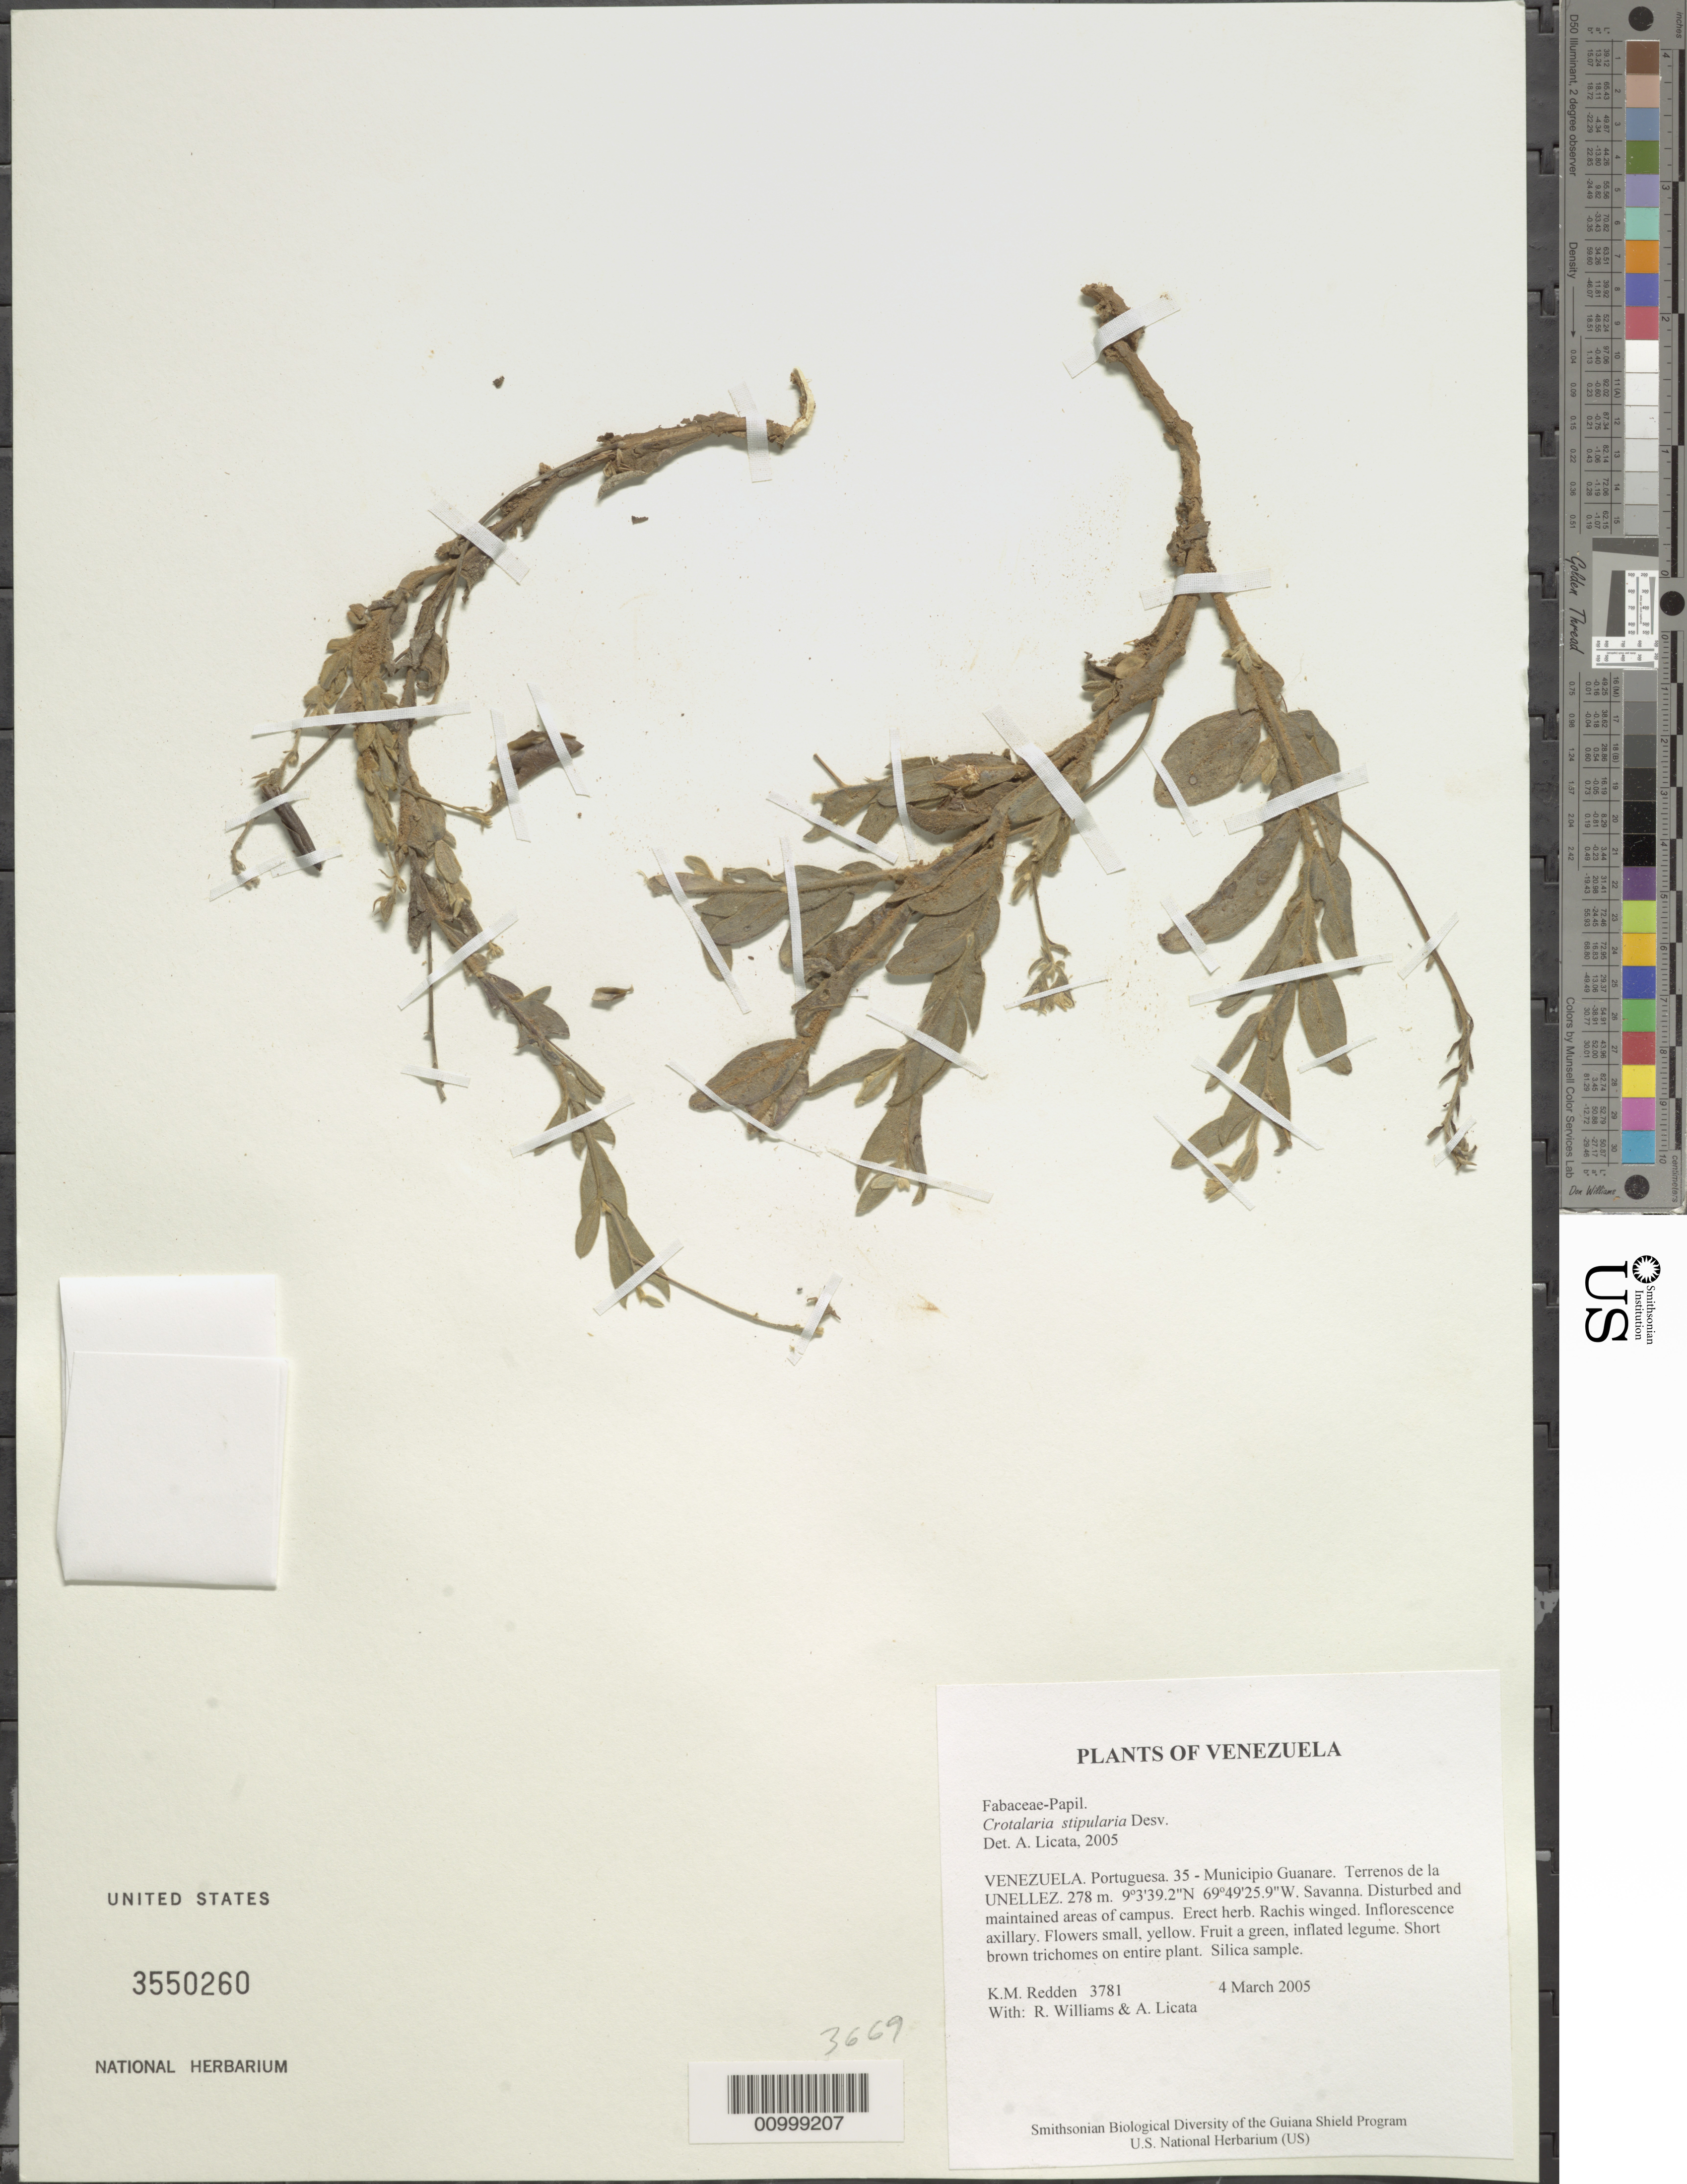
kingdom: Plantae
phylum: Tracheophyta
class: Magnoliopsida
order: Fabales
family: Fabaceae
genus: Crotalaria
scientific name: Crotalaria stipularia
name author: Desv.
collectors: K. M. Redden, R. Williams & A. Licata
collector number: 3781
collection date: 2005-03-04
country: Venezuela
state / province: Portuguesa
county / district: Guanare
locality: Terrenos de la UNELLEZ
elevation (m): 278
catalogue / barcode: US 3550260